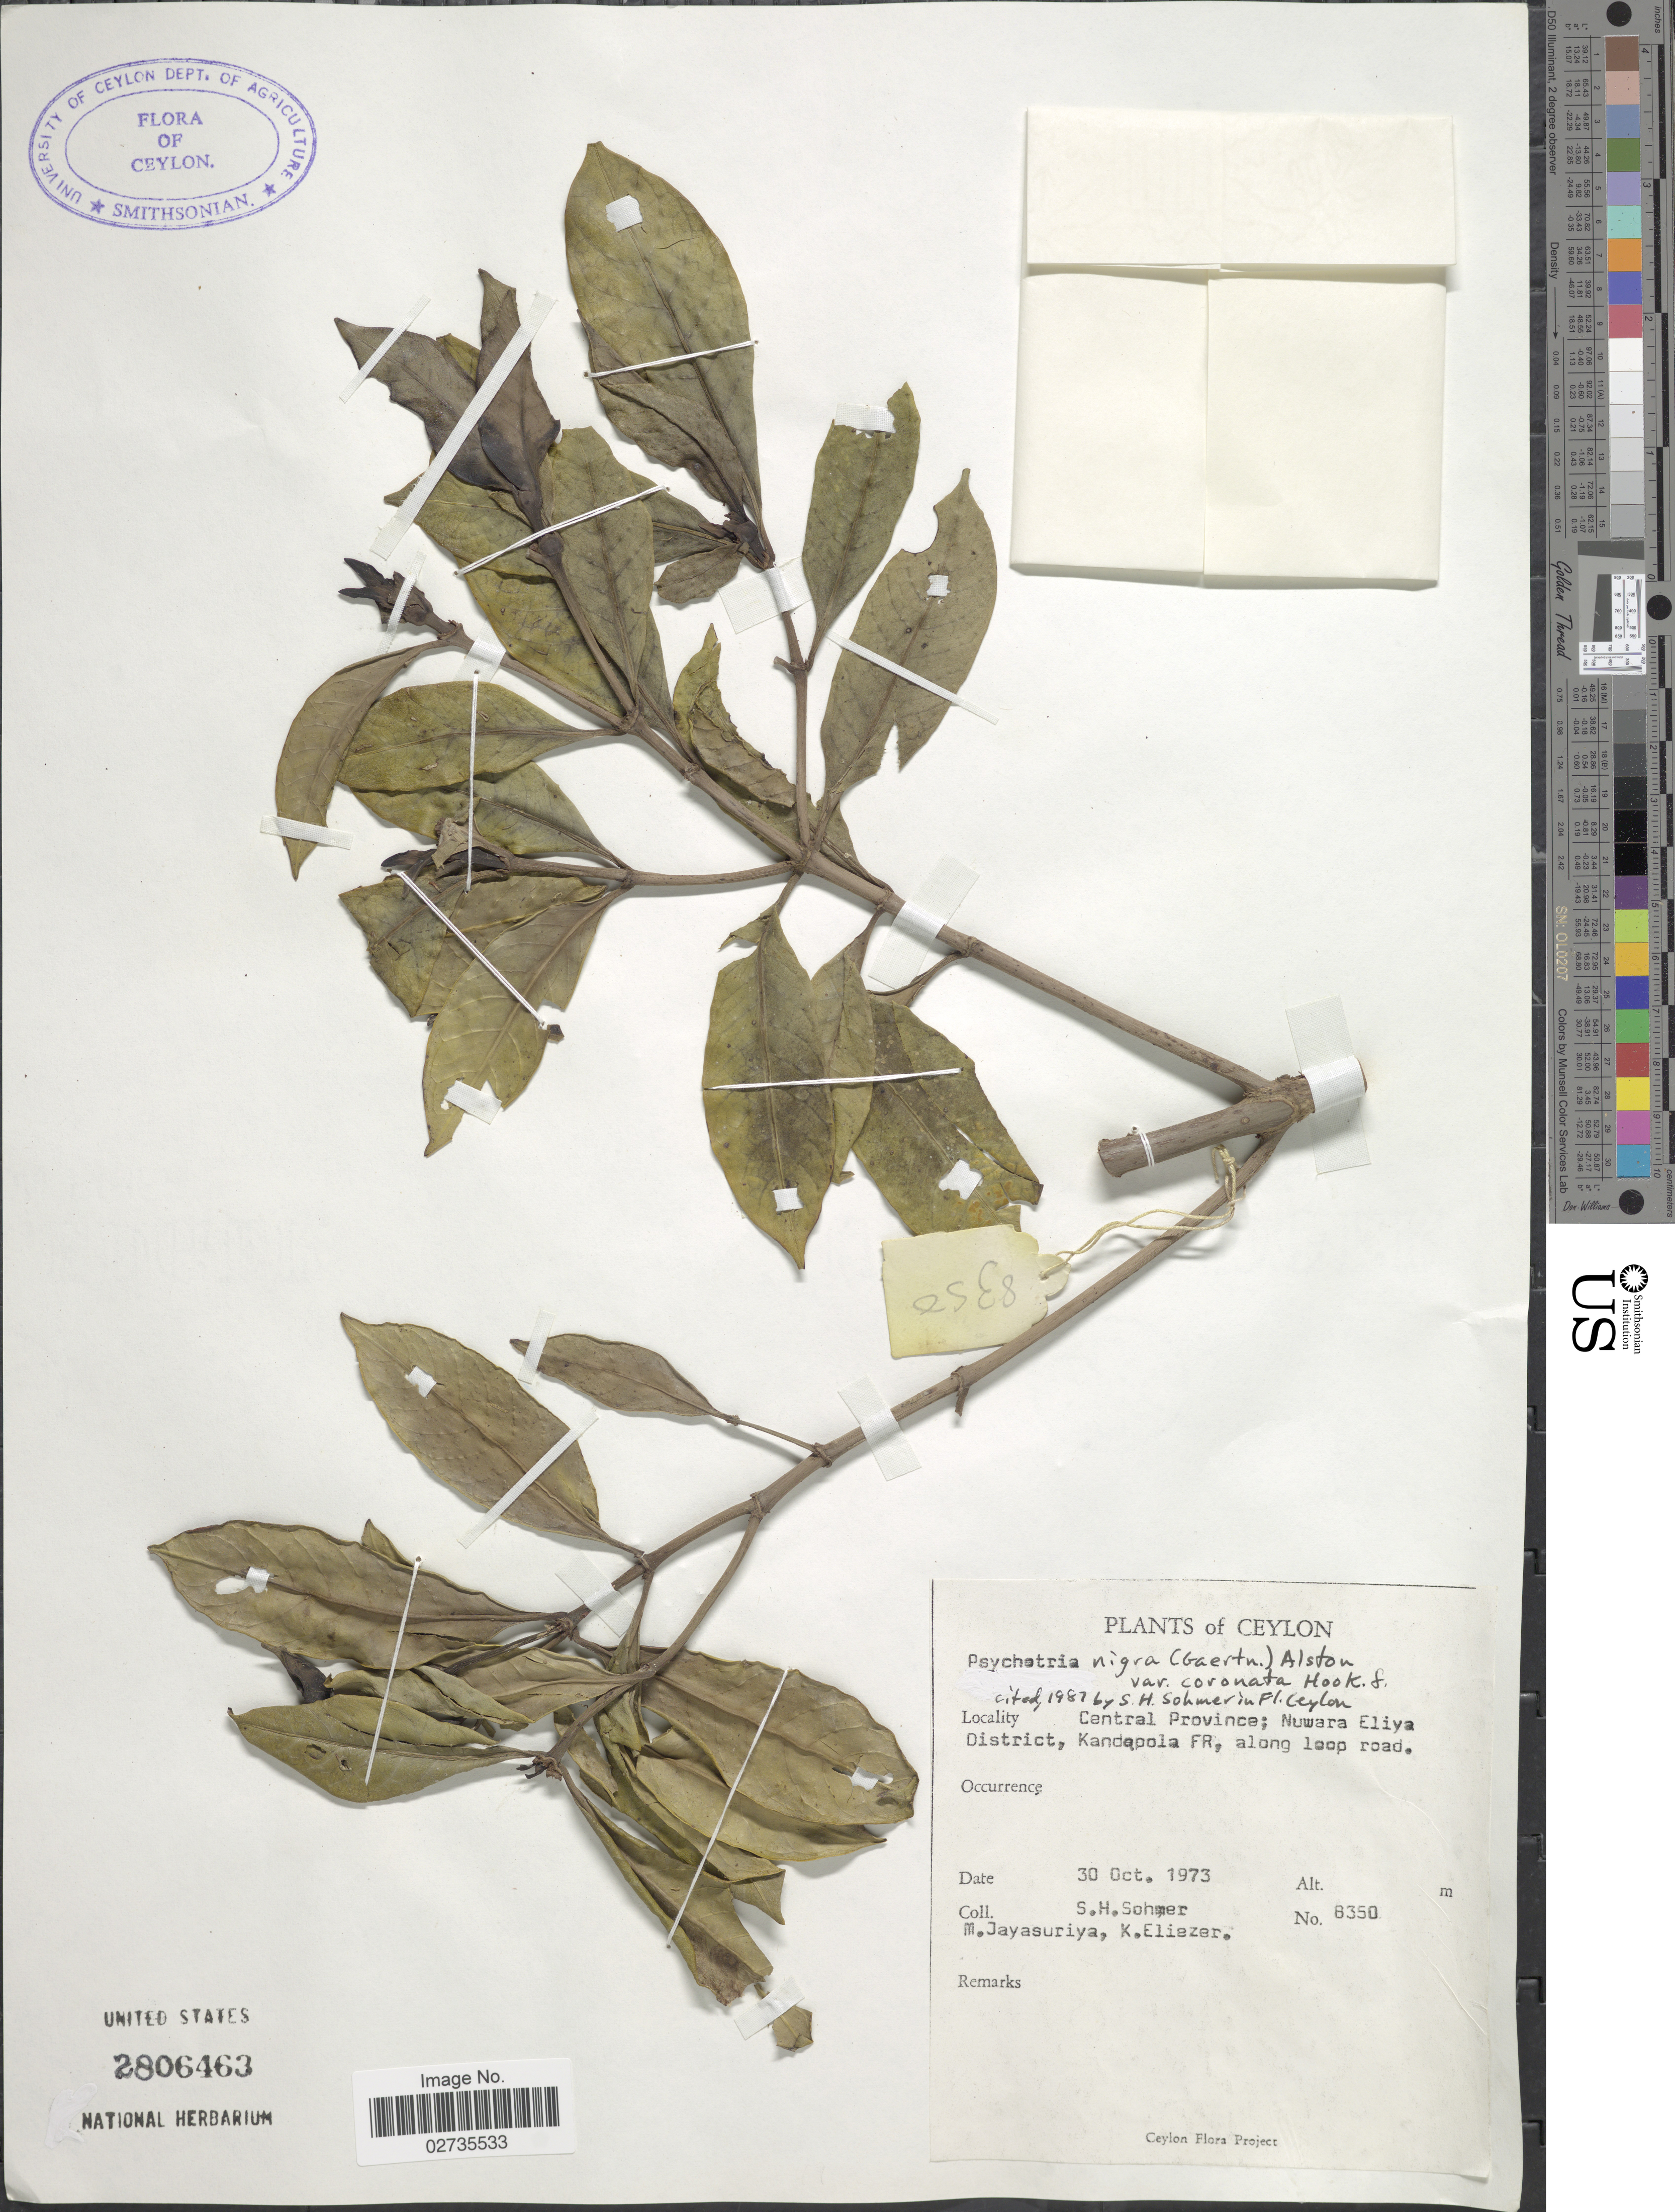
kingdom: Plantae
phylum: Tracheophyta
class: Magnoliopsida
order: Gentianales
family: Rubiaceae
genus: Psychotria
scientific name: Psychotria nigra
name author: (Gaertn.) Alston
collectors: S. H. Sohmer, M. Jayasuriya & K. Eliezer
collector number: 8350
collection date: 1973-10-30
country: Sri Lanka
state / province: Central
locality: Ceylon. Nuwara Eliya District, Kandapola FR, along loop road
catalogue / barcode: US 2806463